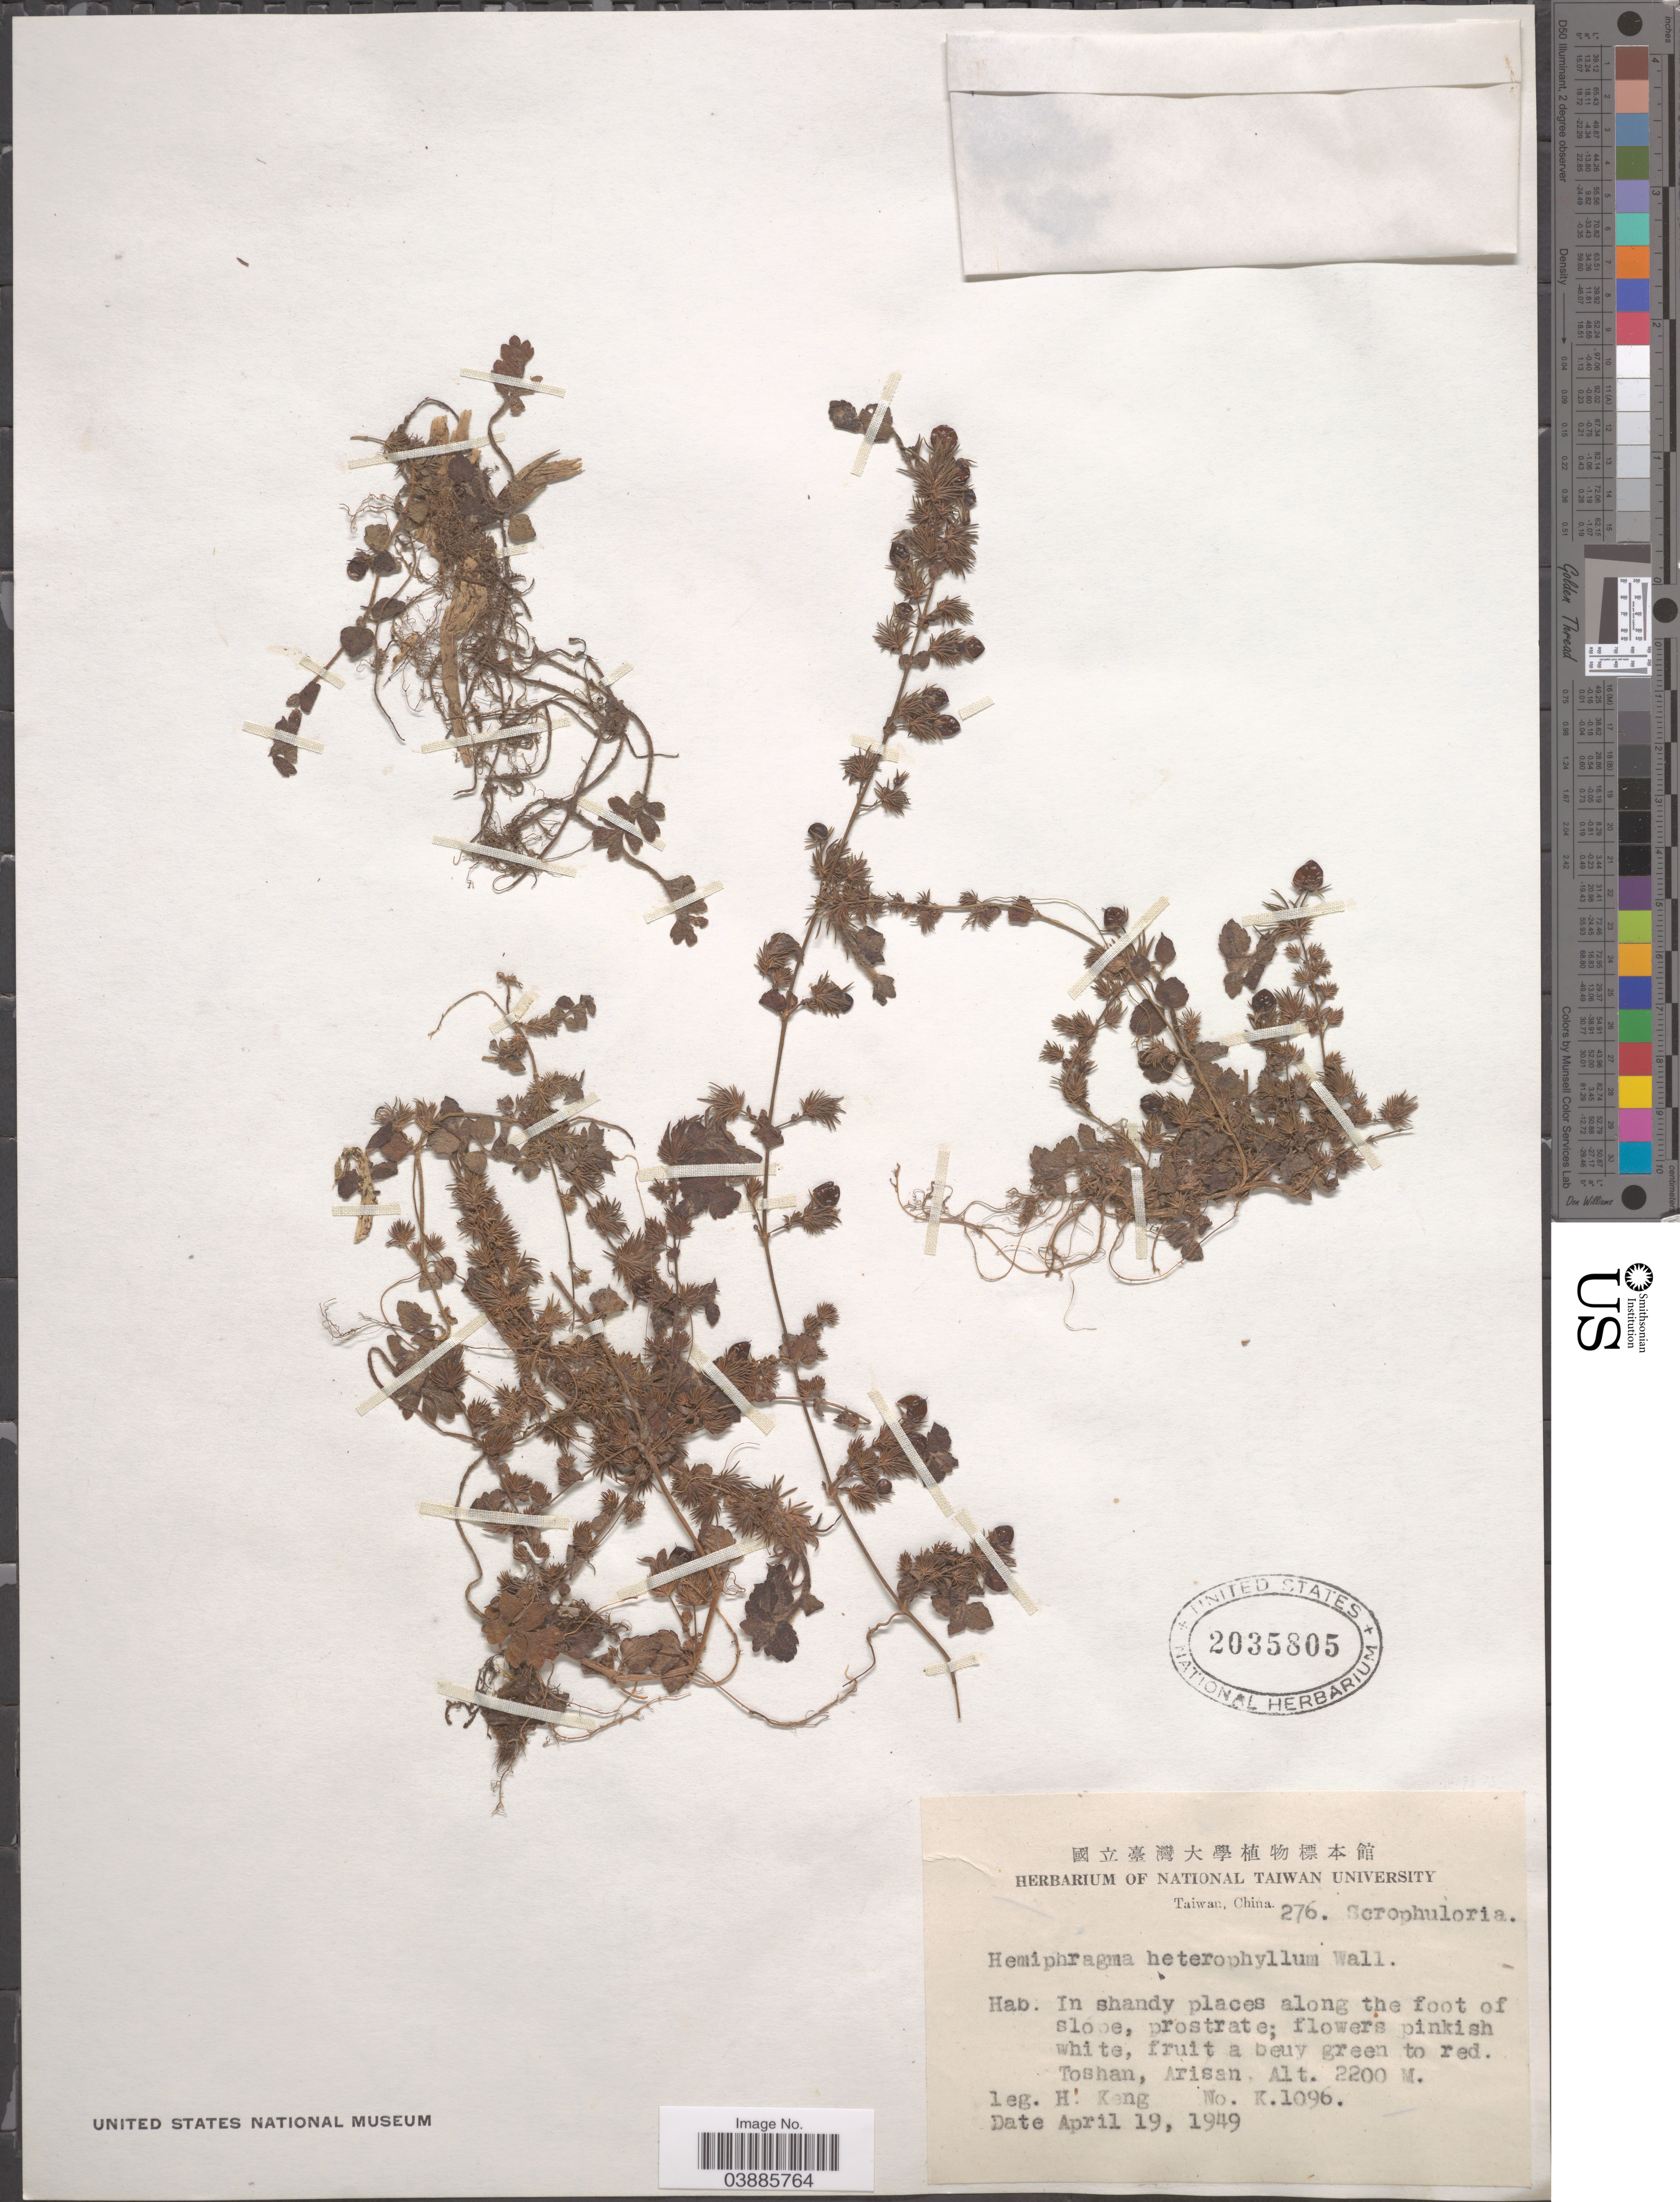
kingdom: Plantae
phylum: Tracheophyta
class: Magnoliopsida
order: Lamiales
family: Plantaginaceae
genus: Hemiphragma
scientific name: Hemiphragma heterophyllum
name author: Wall.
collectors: H. Keng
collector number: K.1096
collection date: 1949-04-19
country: Taiwan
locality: Toshan, Arisan.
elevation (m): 2200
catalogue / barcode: US 2035805